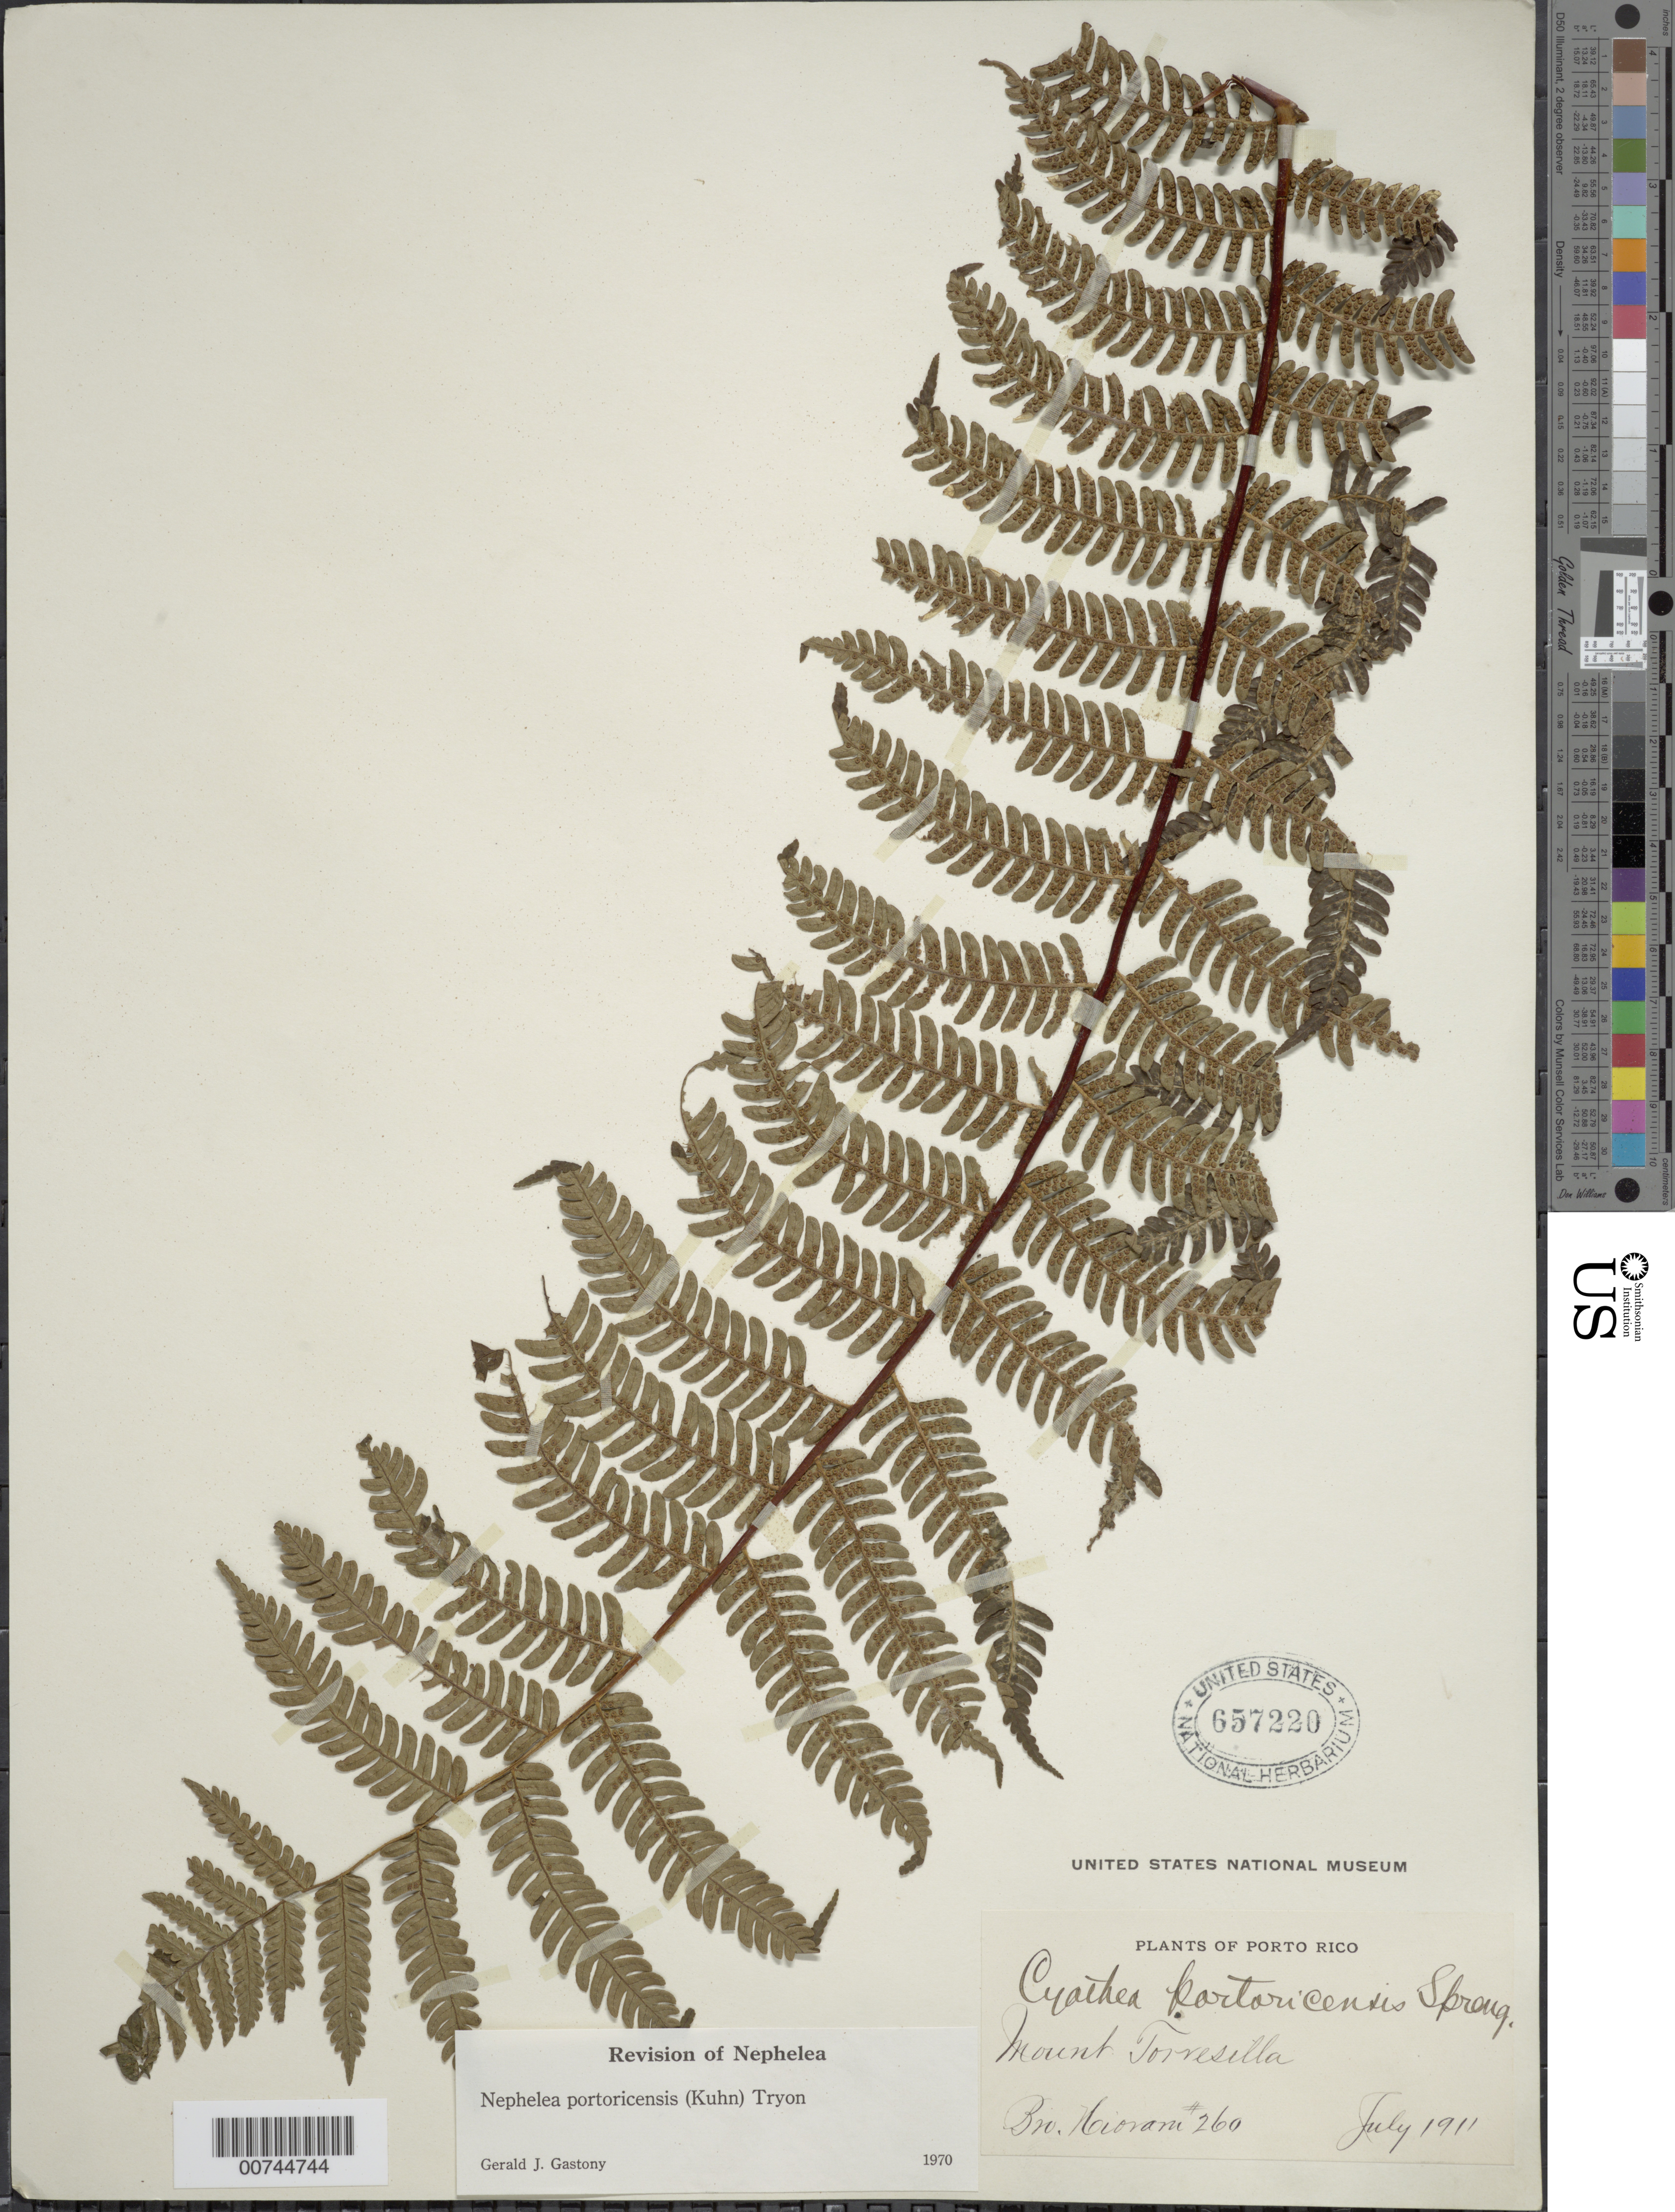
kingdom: Plantae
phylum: Tracheophyta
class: Polypodiopsida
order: Cyatheales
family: Cyatheaceae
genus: Alsophila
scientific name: Alsophila portoricensis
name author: (Spreng. ex Kuhn) D.S. Conant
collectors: Bro. Hioram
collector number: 260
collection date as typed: Jul 1911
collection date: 1911-07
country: Puerto Rico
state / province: Barranquitas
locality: Mount Torresilla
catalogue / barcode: US 657220